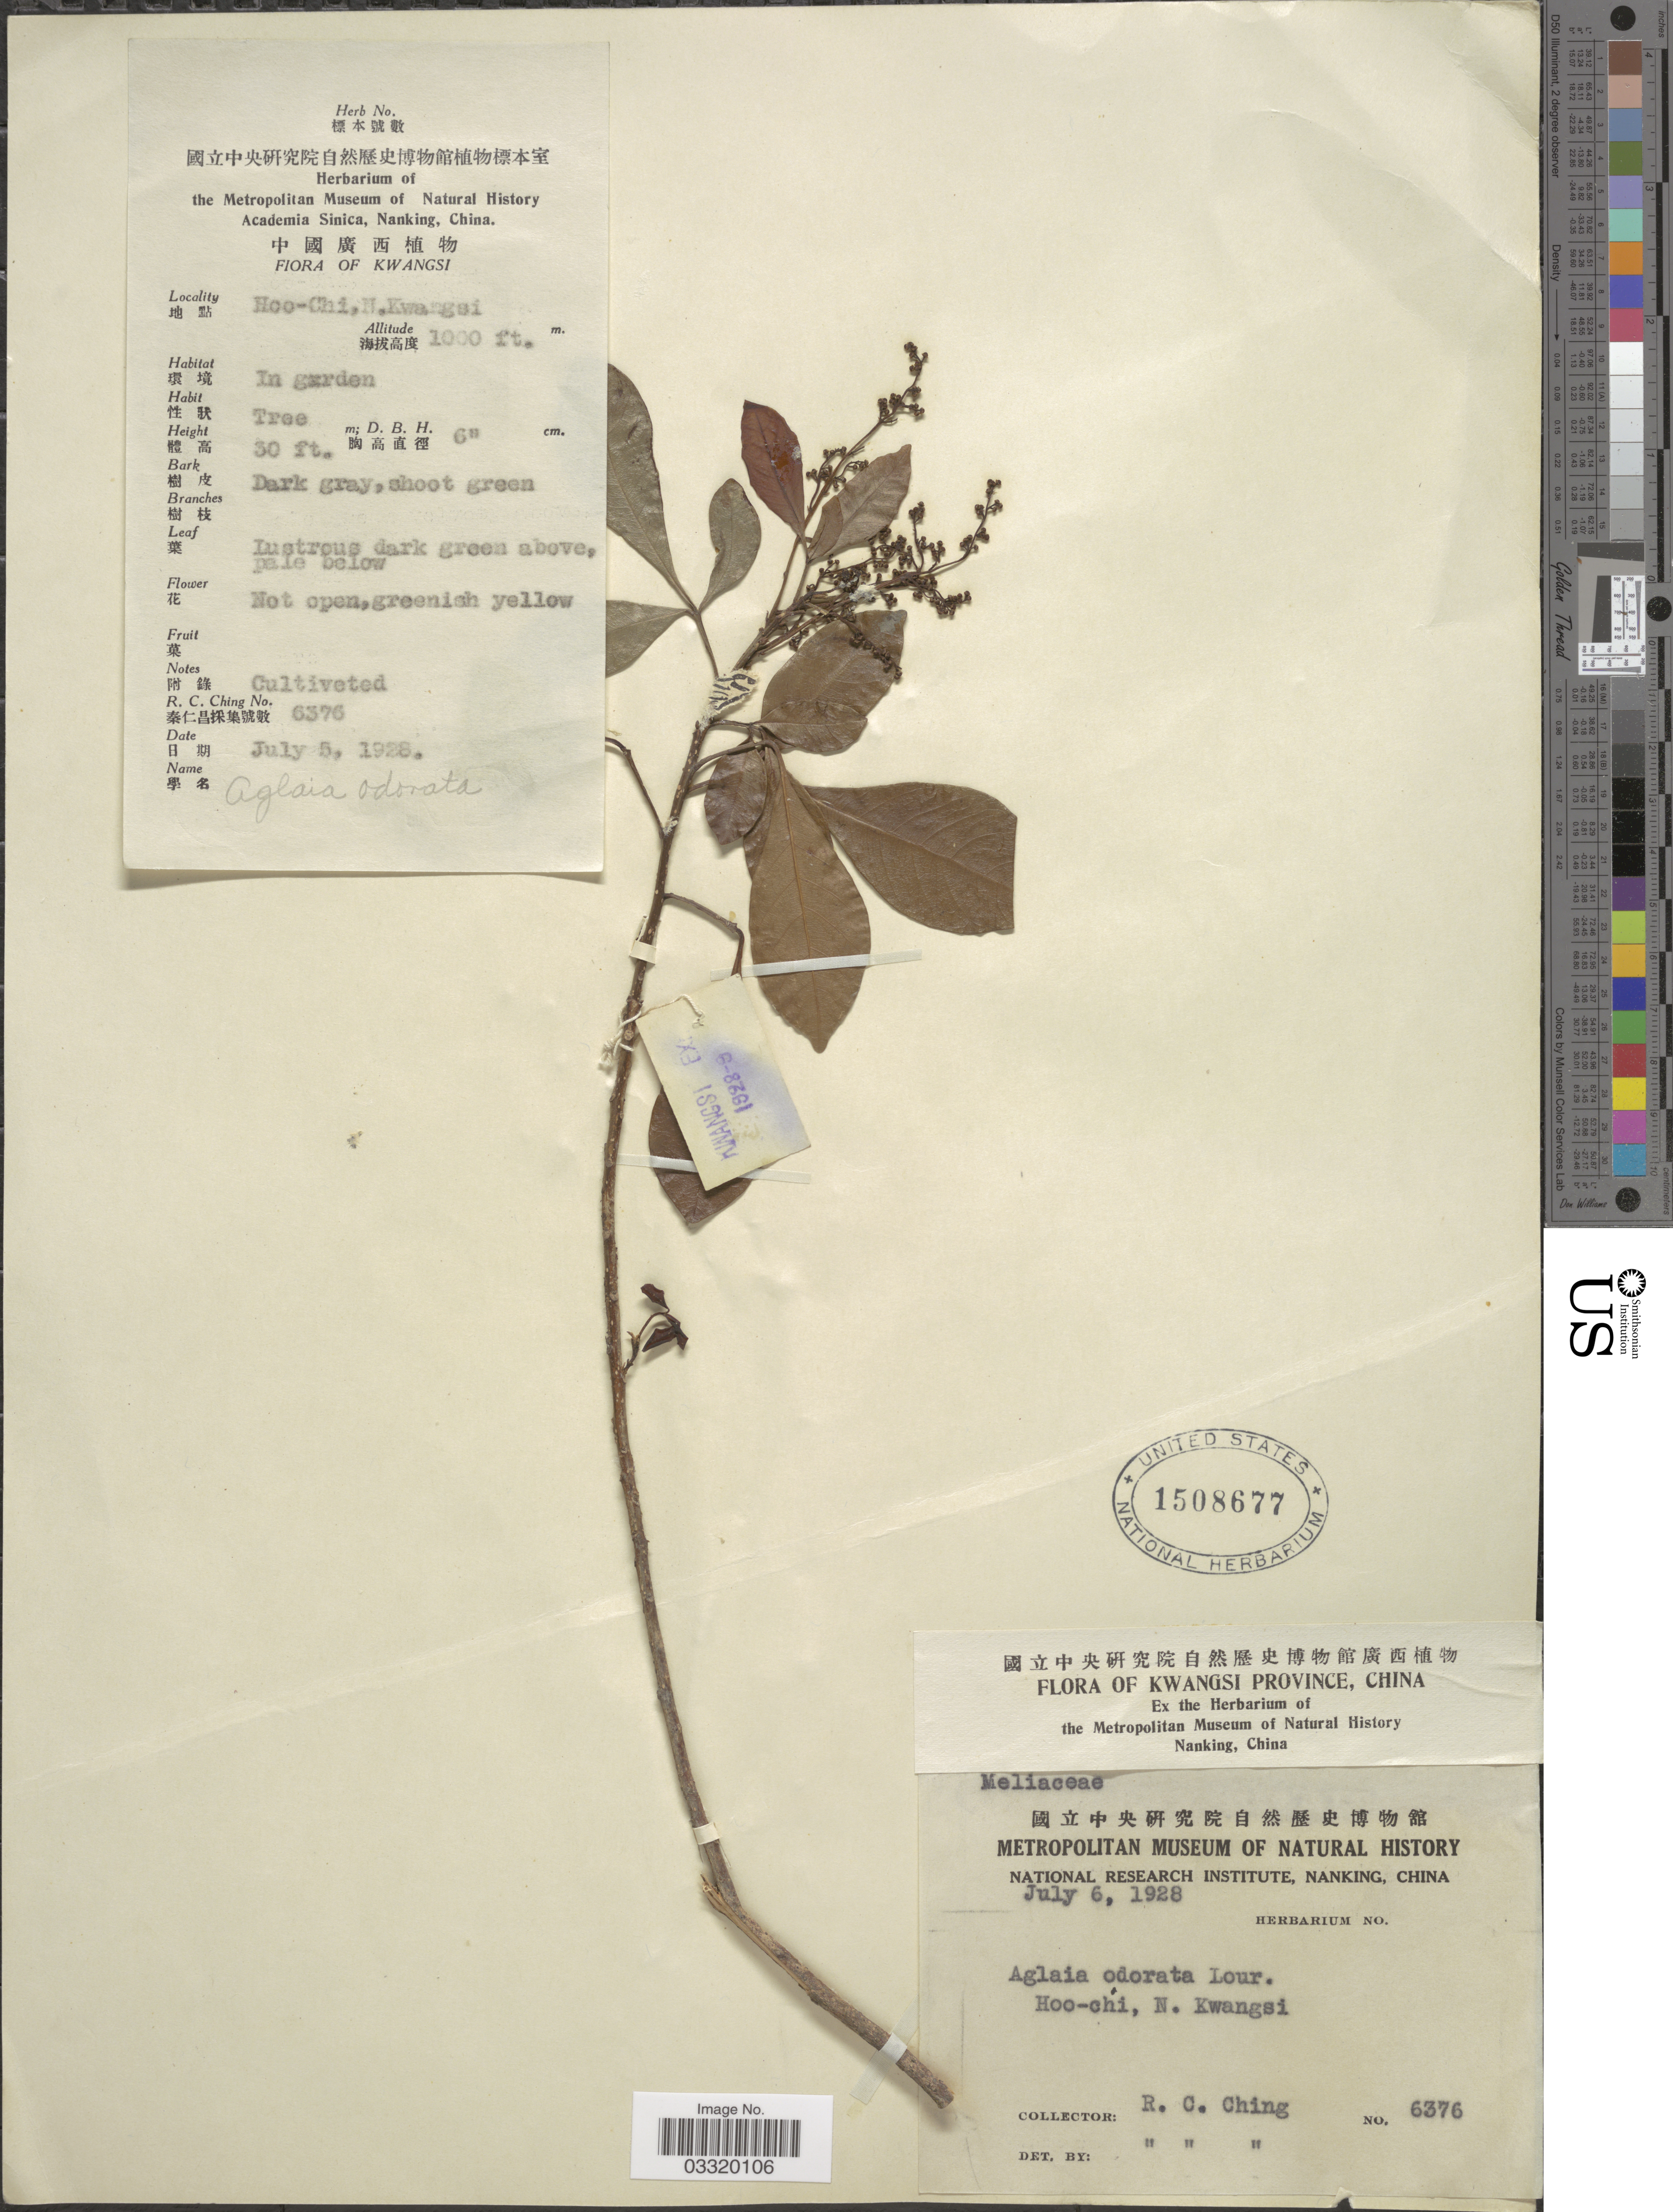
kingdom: Plantae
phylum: Tracheophyta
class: Magnoliopsida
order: Sapindales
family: Meliaceae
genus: Aglaia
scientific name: Aglaia odorata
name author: Lour.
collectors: R. C. Ching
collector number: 6376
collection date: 1928-07-06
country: China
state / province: Guangxi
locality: Kwangsi. Hoo-chi, N. Kwangsi.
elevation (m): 305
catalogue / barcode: US 1508677